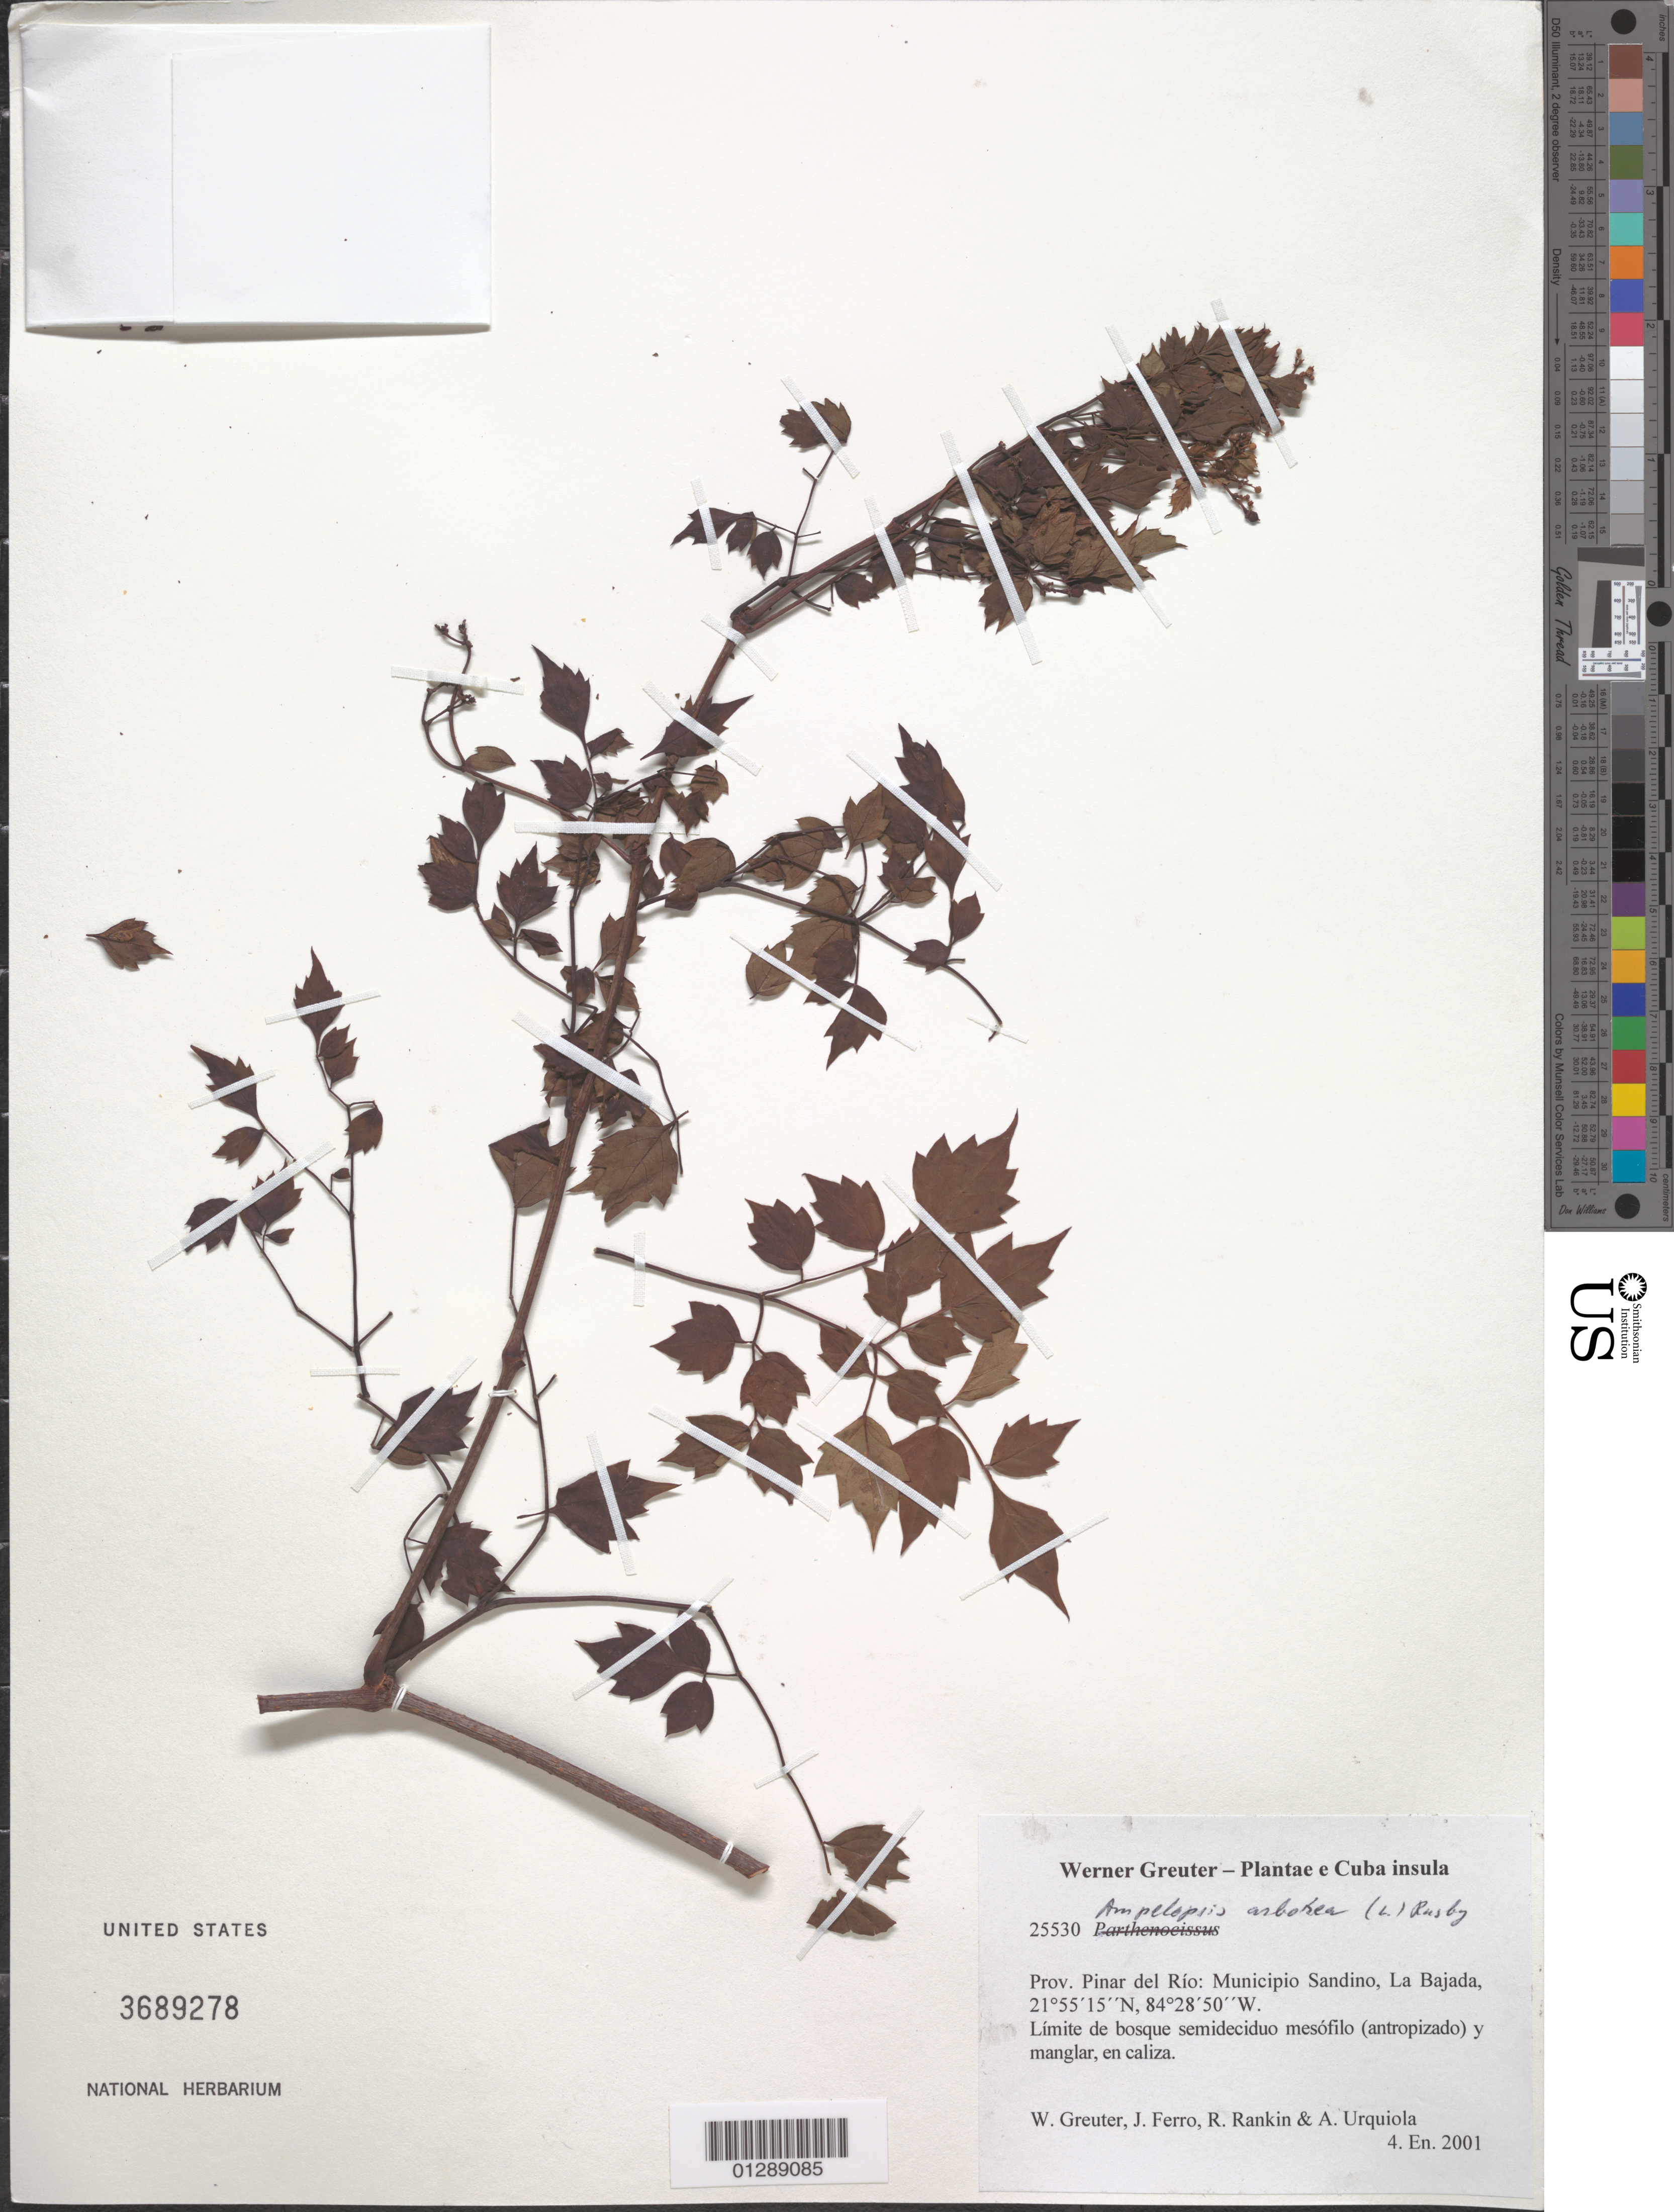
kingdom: Plantae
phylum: Tracheophyta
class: Magnoliopsida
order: Vitales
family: Vitaceae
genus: Ampelopsis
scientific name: Ampelopsis arborea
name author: (L.) Koehne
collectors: W. R. Greuter, J. Ferro, R. Rankin Rodriguez & A. Urquiola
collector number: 25530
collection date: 2001-01-04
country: Cuba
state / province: Pinar del Rio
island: Cuba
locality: Municipio Sandino, "El Veral" al oeste de La Bajada.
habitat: Límite de bosque semideciduo mesófilo (antropizado) y manglar, en caliza.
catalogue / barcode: US 3689278